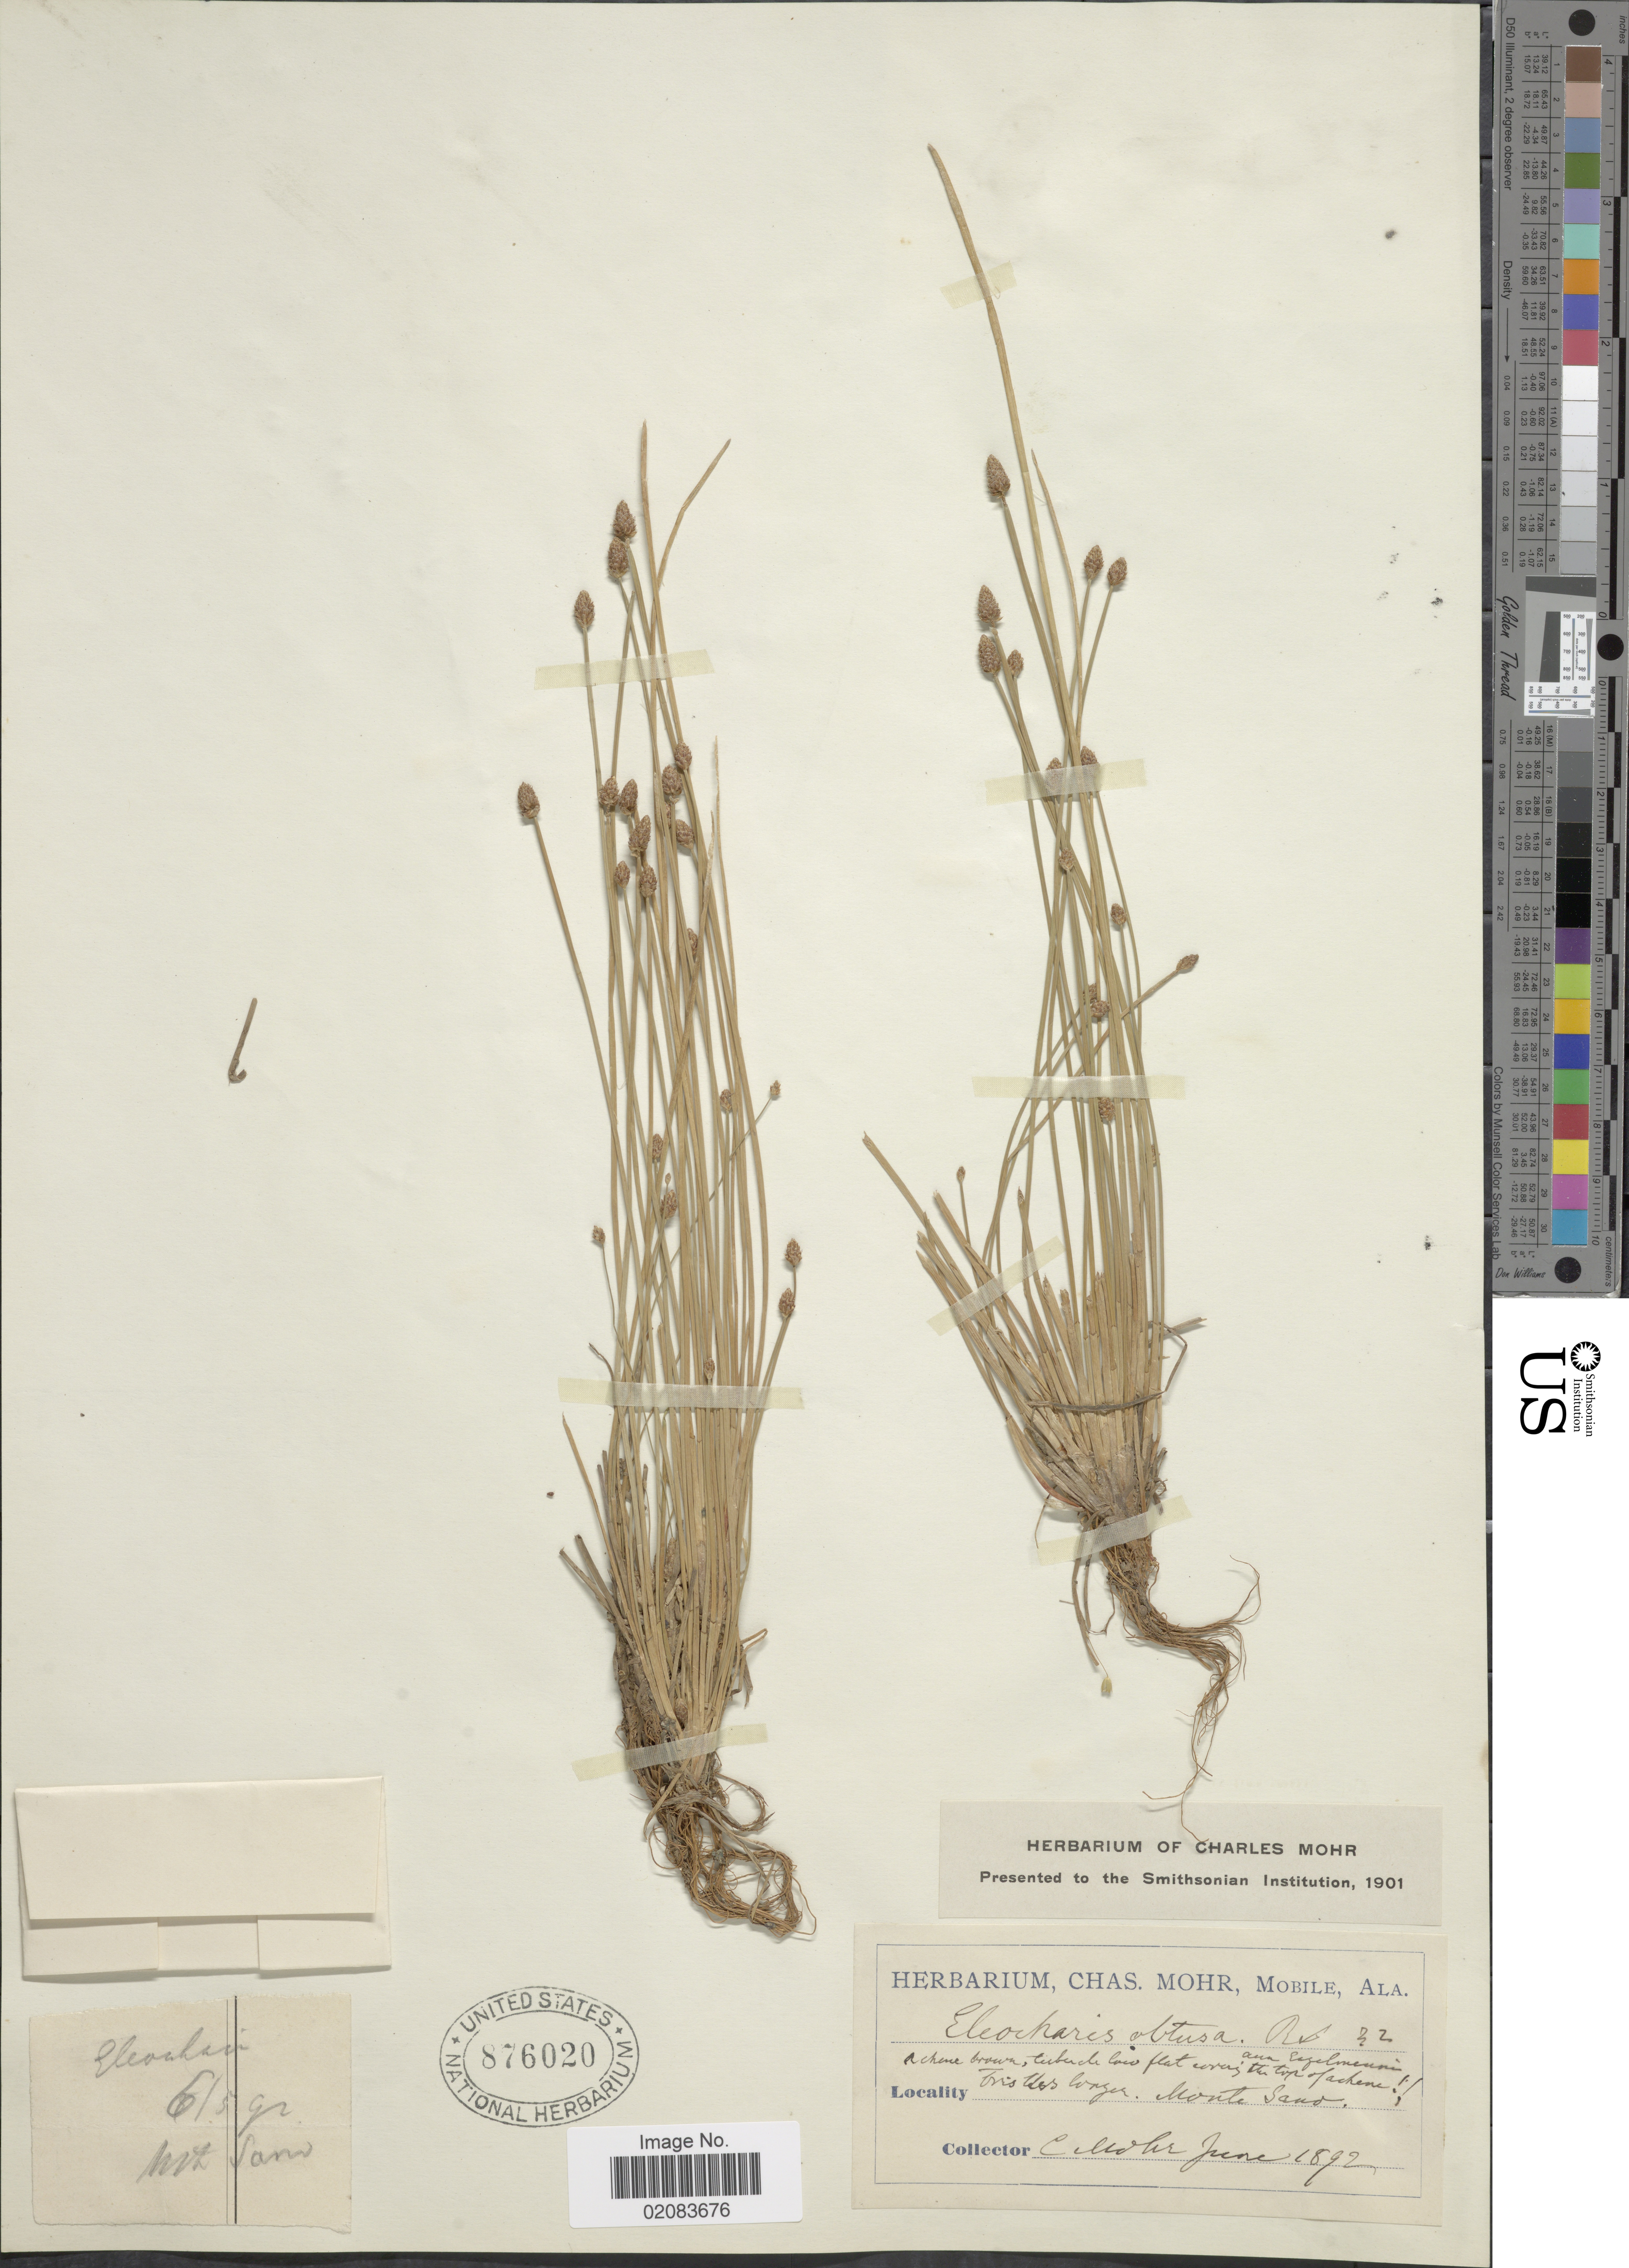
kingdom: Plantae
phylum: Tracheophyta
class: Liliopsida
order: Poales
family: Cyperaceae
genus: Eleocharis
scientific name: Eleocharis obtusa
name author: (Willd.) Schult.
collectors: C. T. Mohr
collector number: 22?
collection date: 1892-06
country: United States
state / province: Alabama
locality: Monte Sano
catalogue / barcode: US 876020